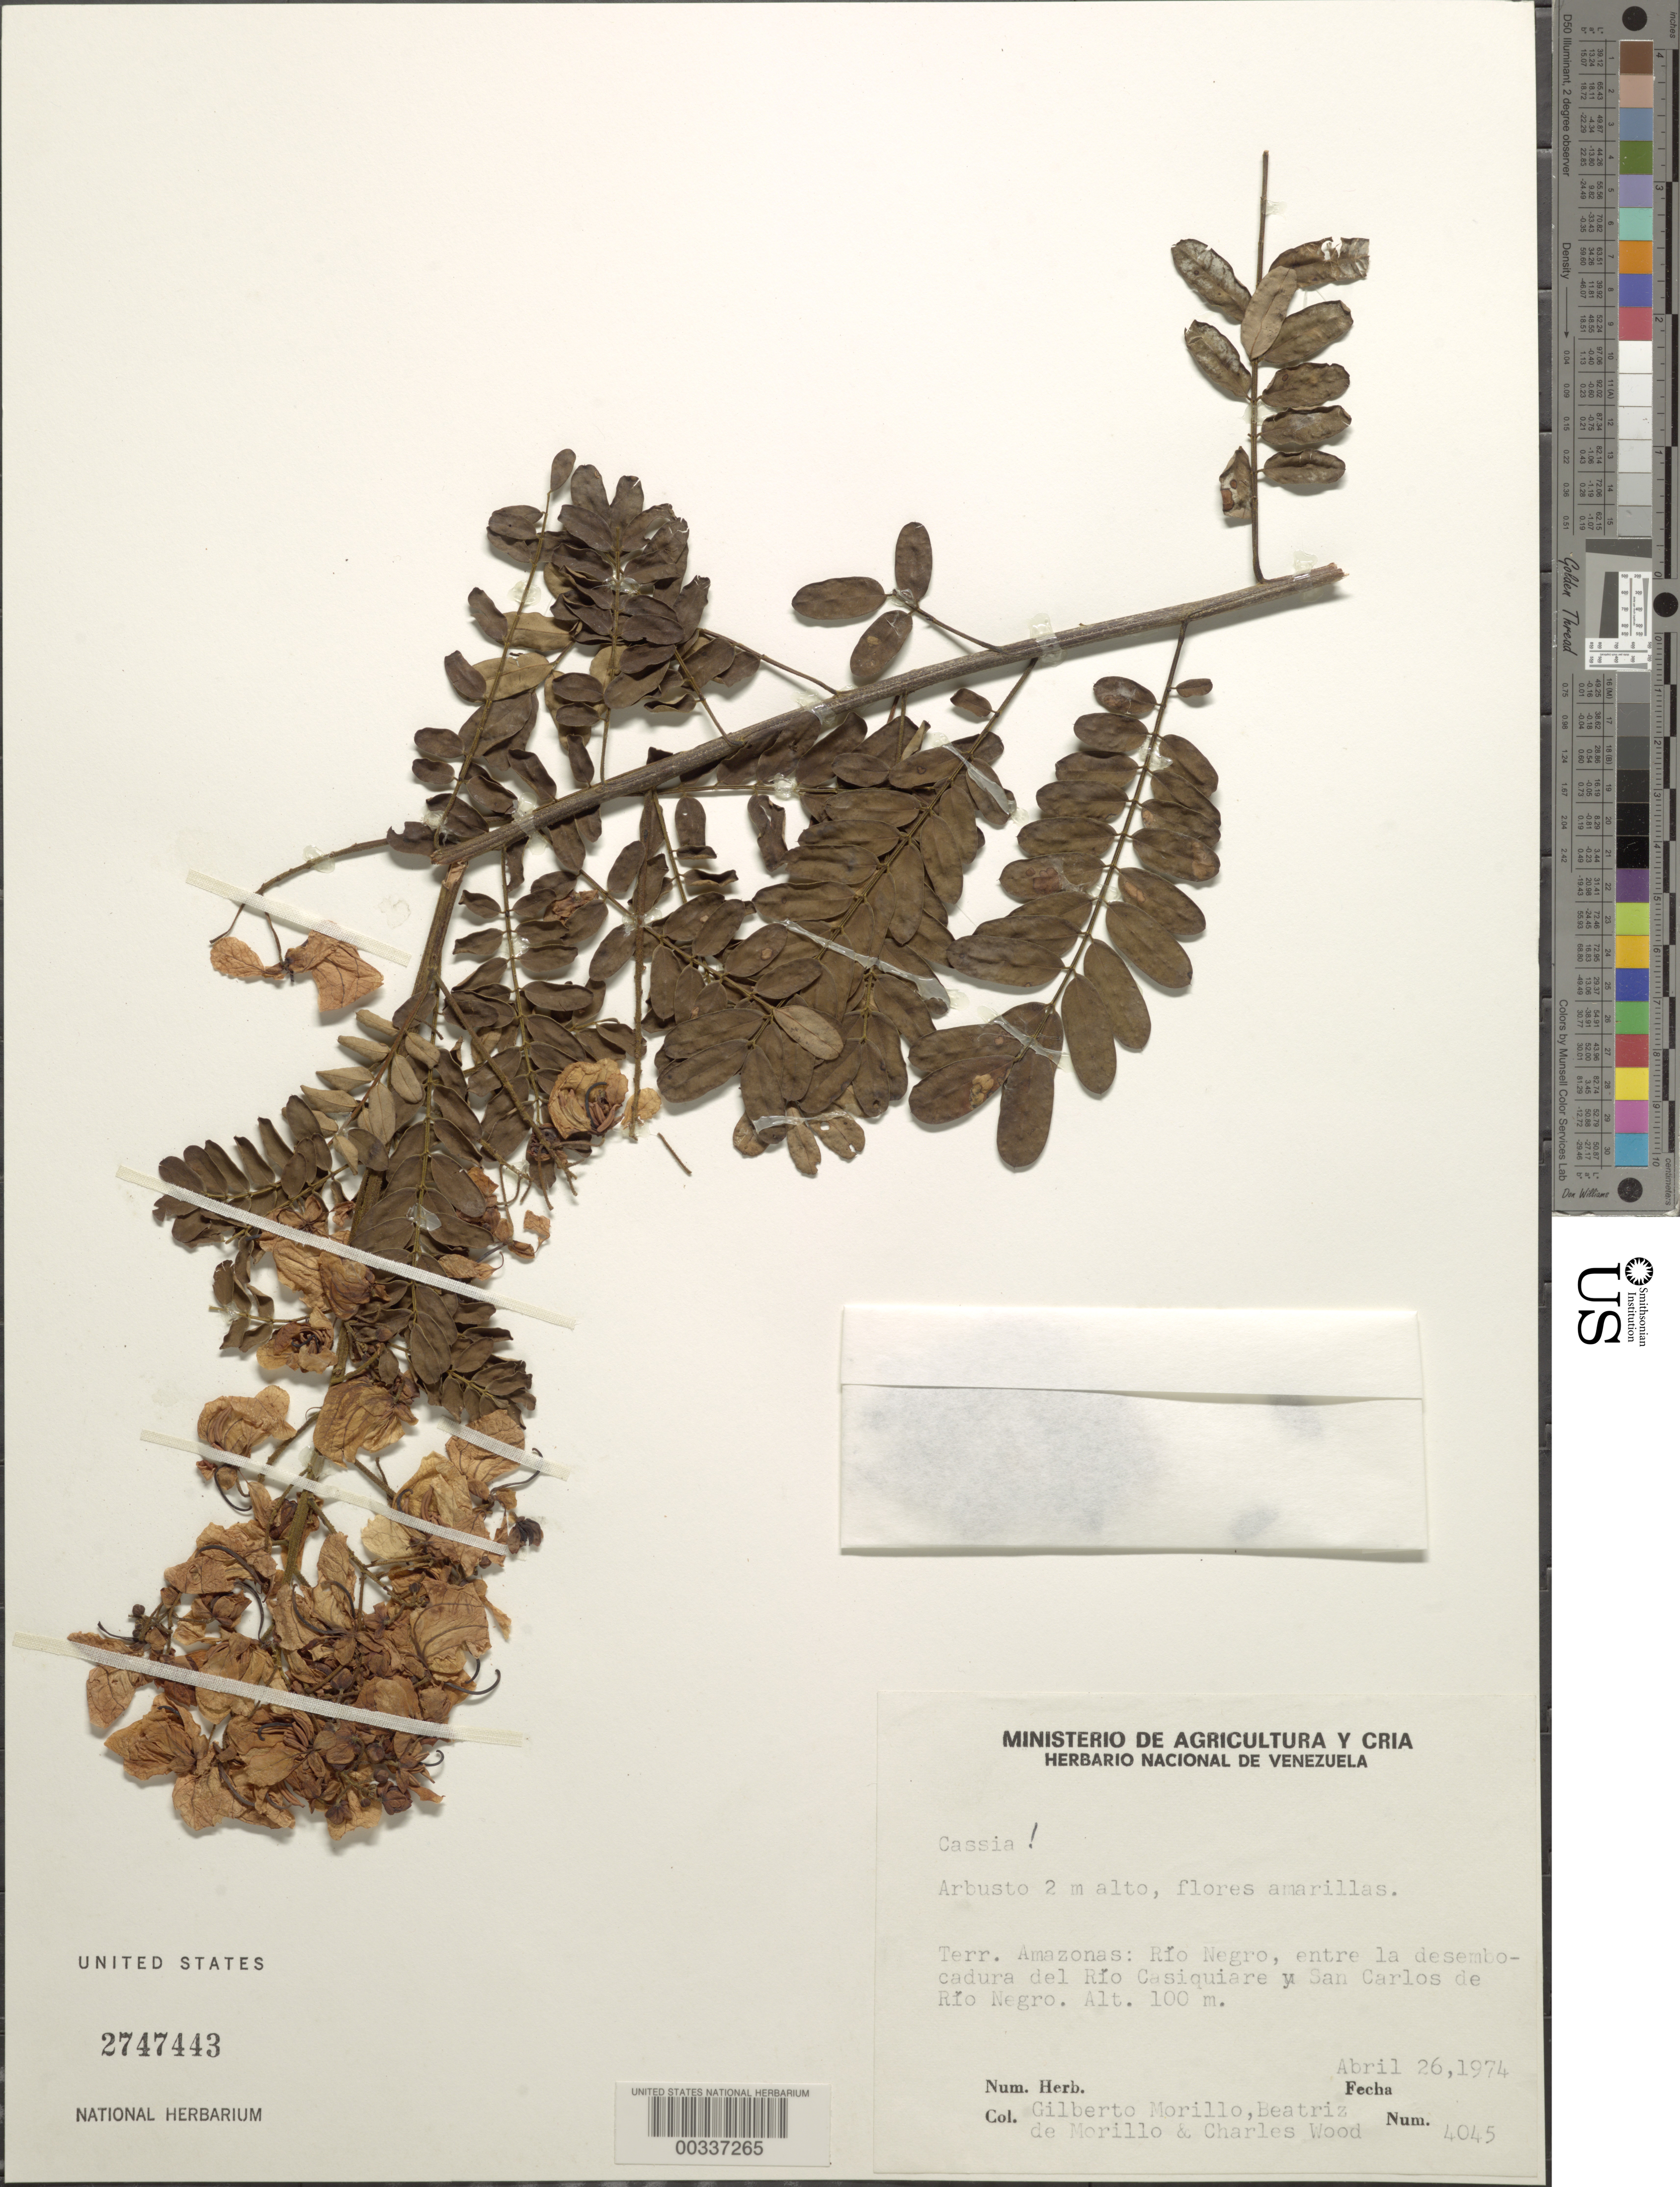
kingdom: Plantae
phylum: Tracheophyta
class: Magnoliopsida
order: Fabales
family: Fabaceae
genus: Senna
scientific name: Senna multijuga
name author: (Rich.) H.S. Irwin & Barneby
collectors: G. N. Morillo, B. Morillo & C. Wood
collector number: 4045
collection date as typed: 26 Apr 1974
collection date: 1974-04-26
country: Venezuela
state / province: Amazonas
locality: Rio negro, between the outlet of the rio casiquiare and san carlos de rio negro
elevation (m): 100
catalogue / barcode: US 2747443